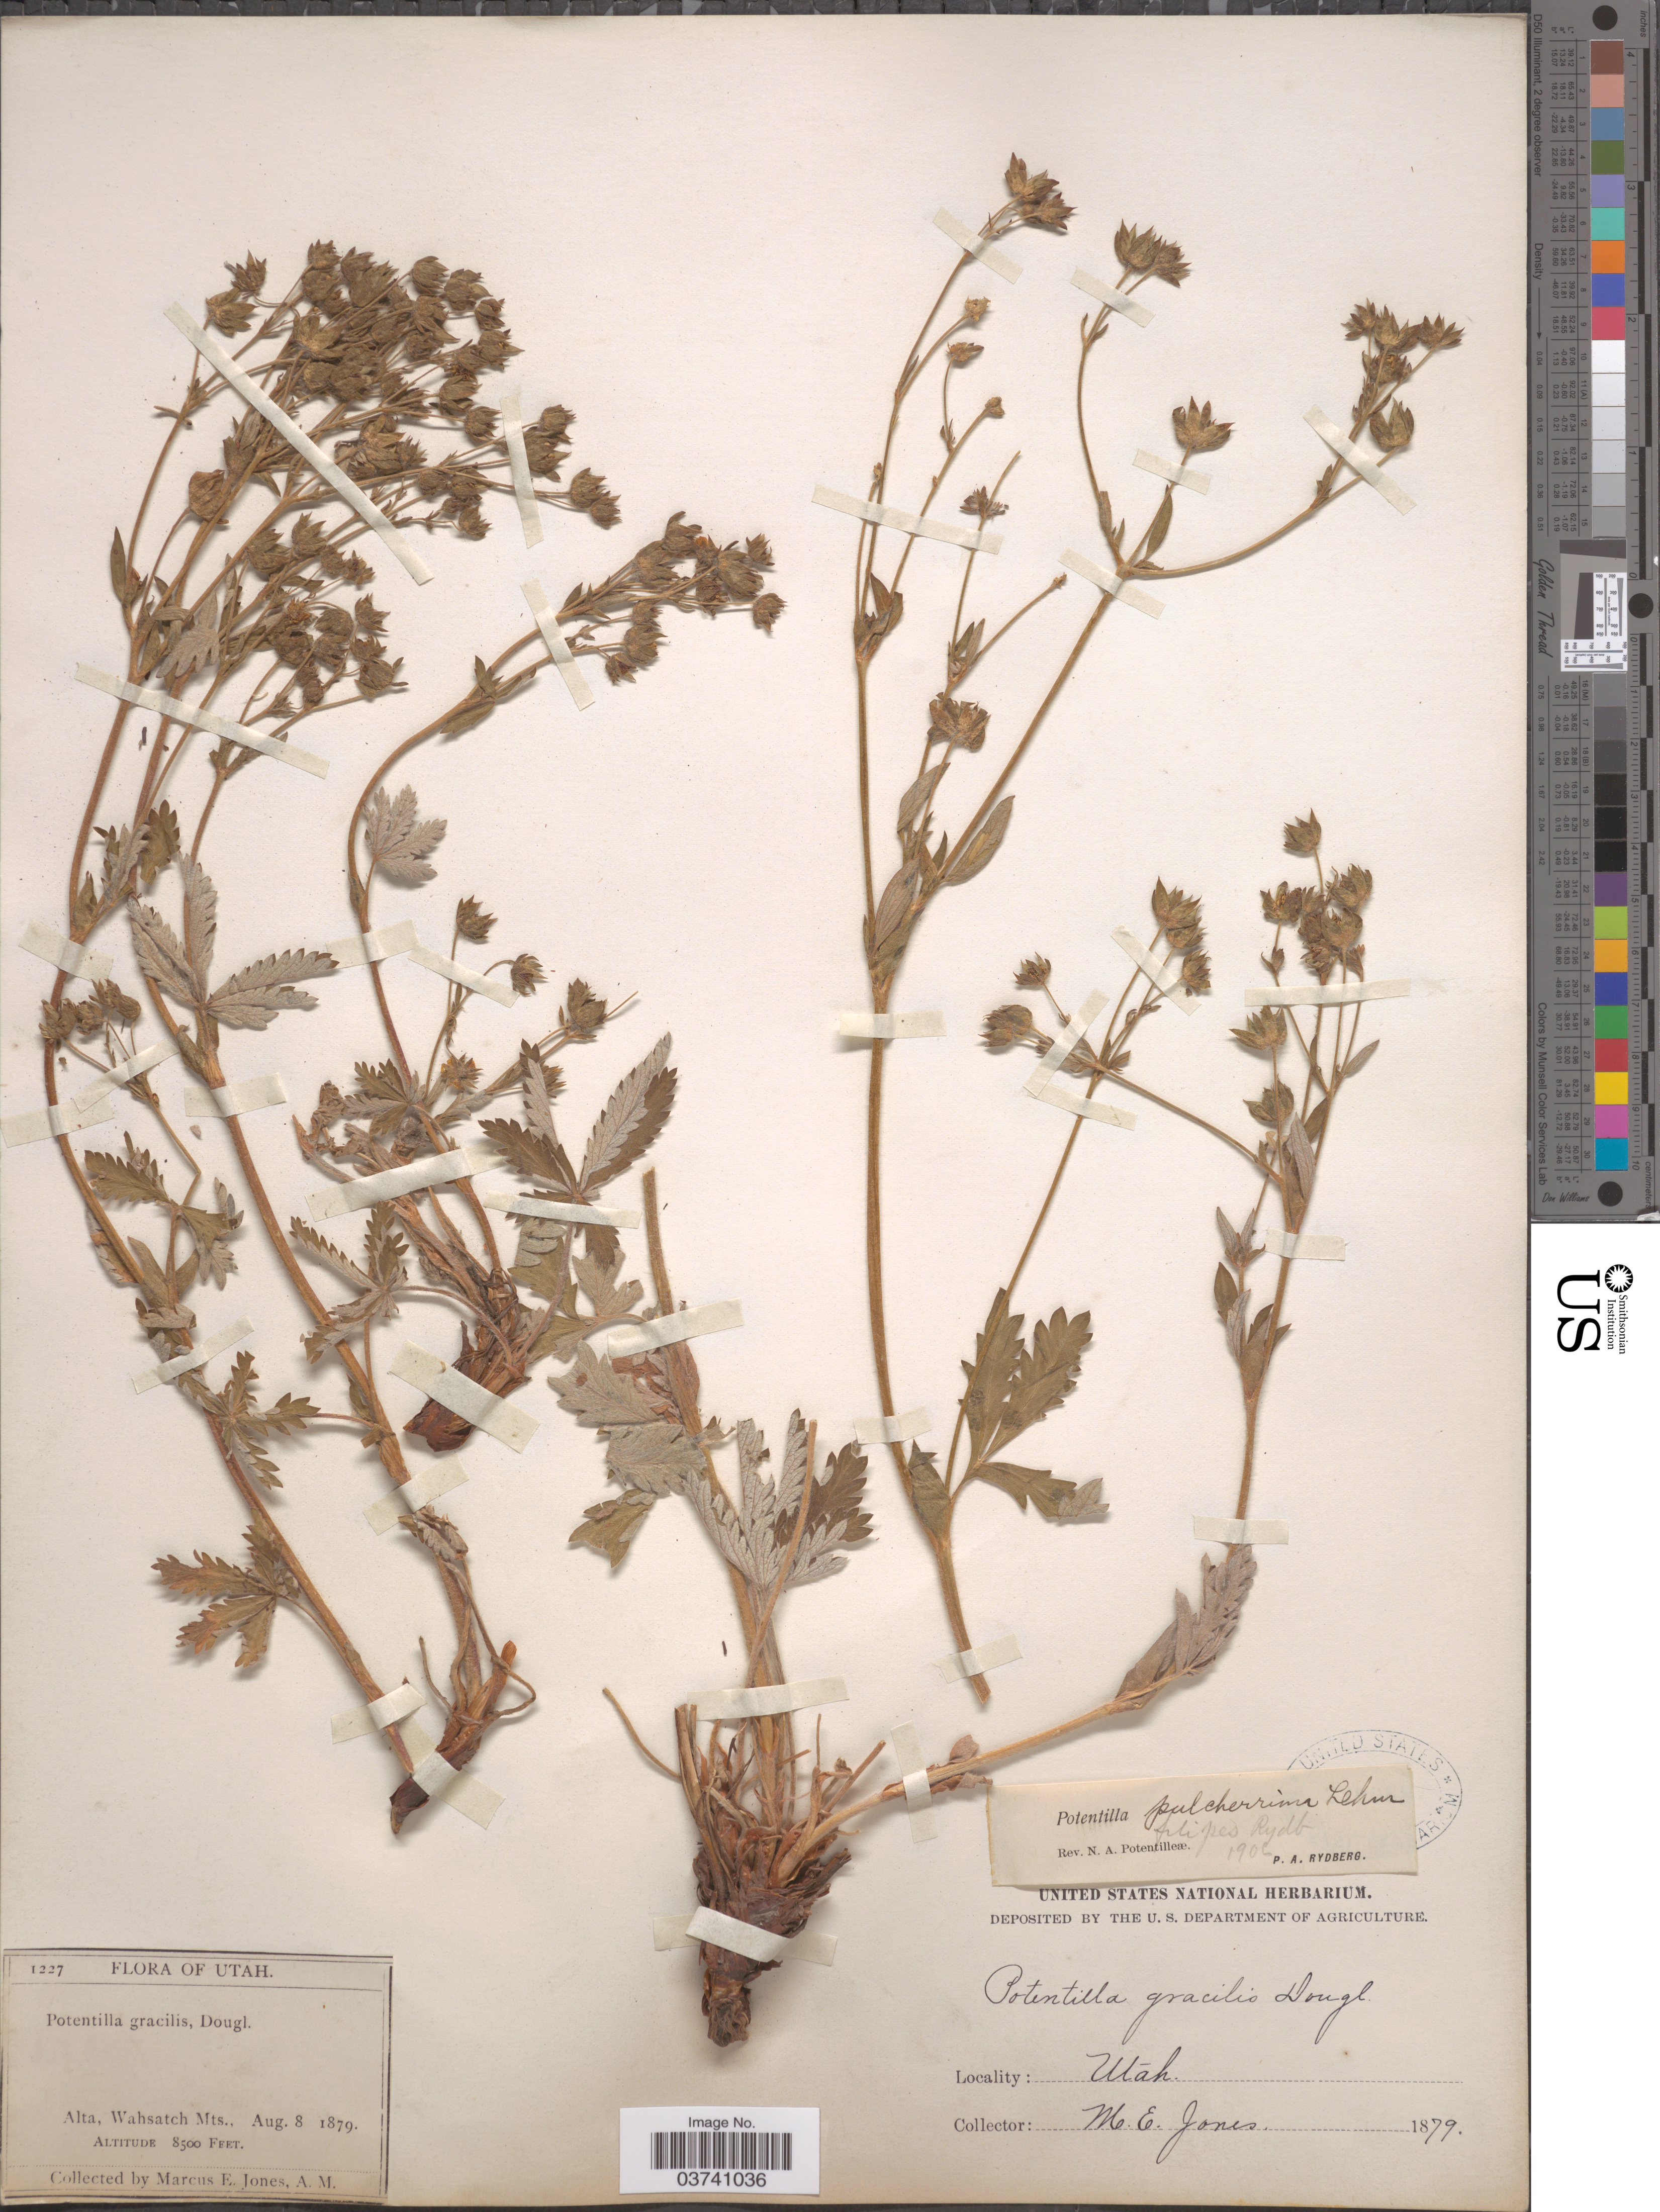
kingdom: Plantae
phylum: Tracheophyta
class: Magnoliopsida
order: Rosales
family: Rosaceae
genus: Potentilla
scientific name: Potentilla pulcherrima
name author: Lehm.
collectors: M. E. Jones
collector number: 1227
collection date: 1879-08-08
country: United States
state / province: Utah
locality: Alta, Wahsatch Mts.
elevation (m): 2591